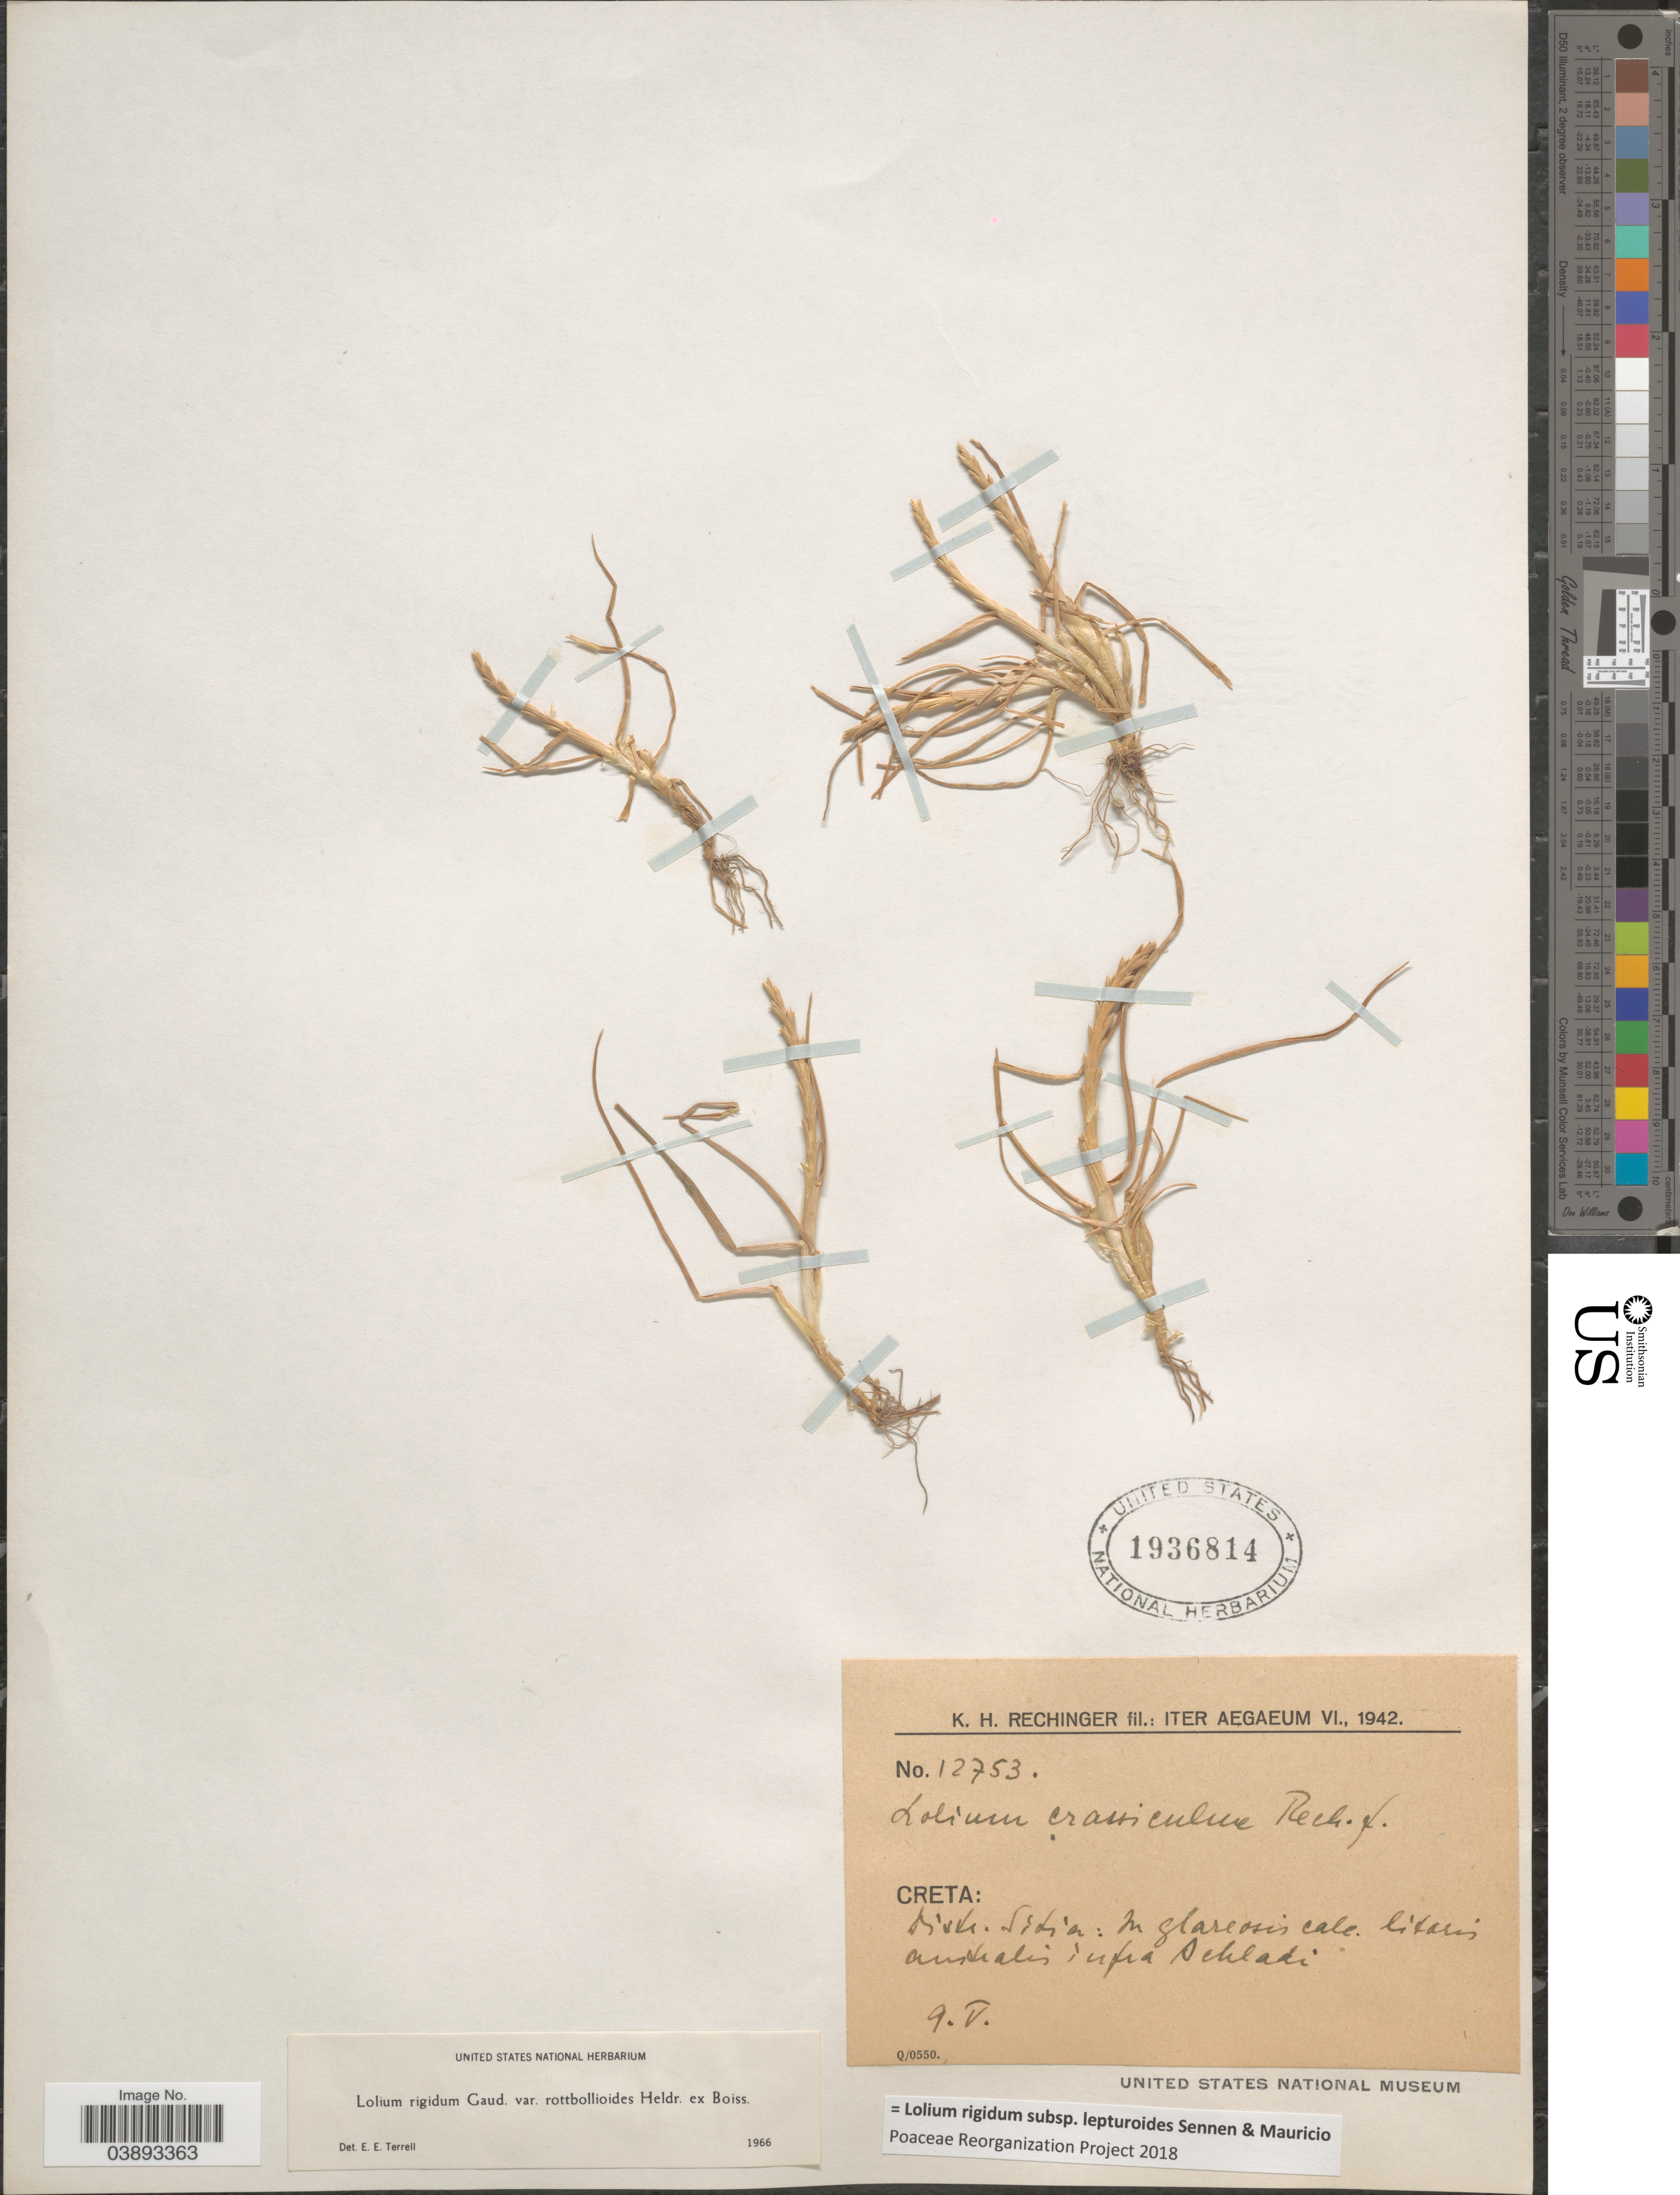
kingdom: Plantae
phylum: Tracheophyta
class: Liliopsida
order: Poales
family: Poaceae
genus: Lolium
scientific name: Lolium rigidum subsp. lepturoides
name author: Sennen & Mauricio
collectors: K. H. Rechinger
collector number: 12753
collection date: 1942-05-09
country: Greece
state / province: Crete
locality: Creta: Distr. Sitia: In glareosis calc. litoris australis infra Schladi.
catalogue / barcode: US 1936814